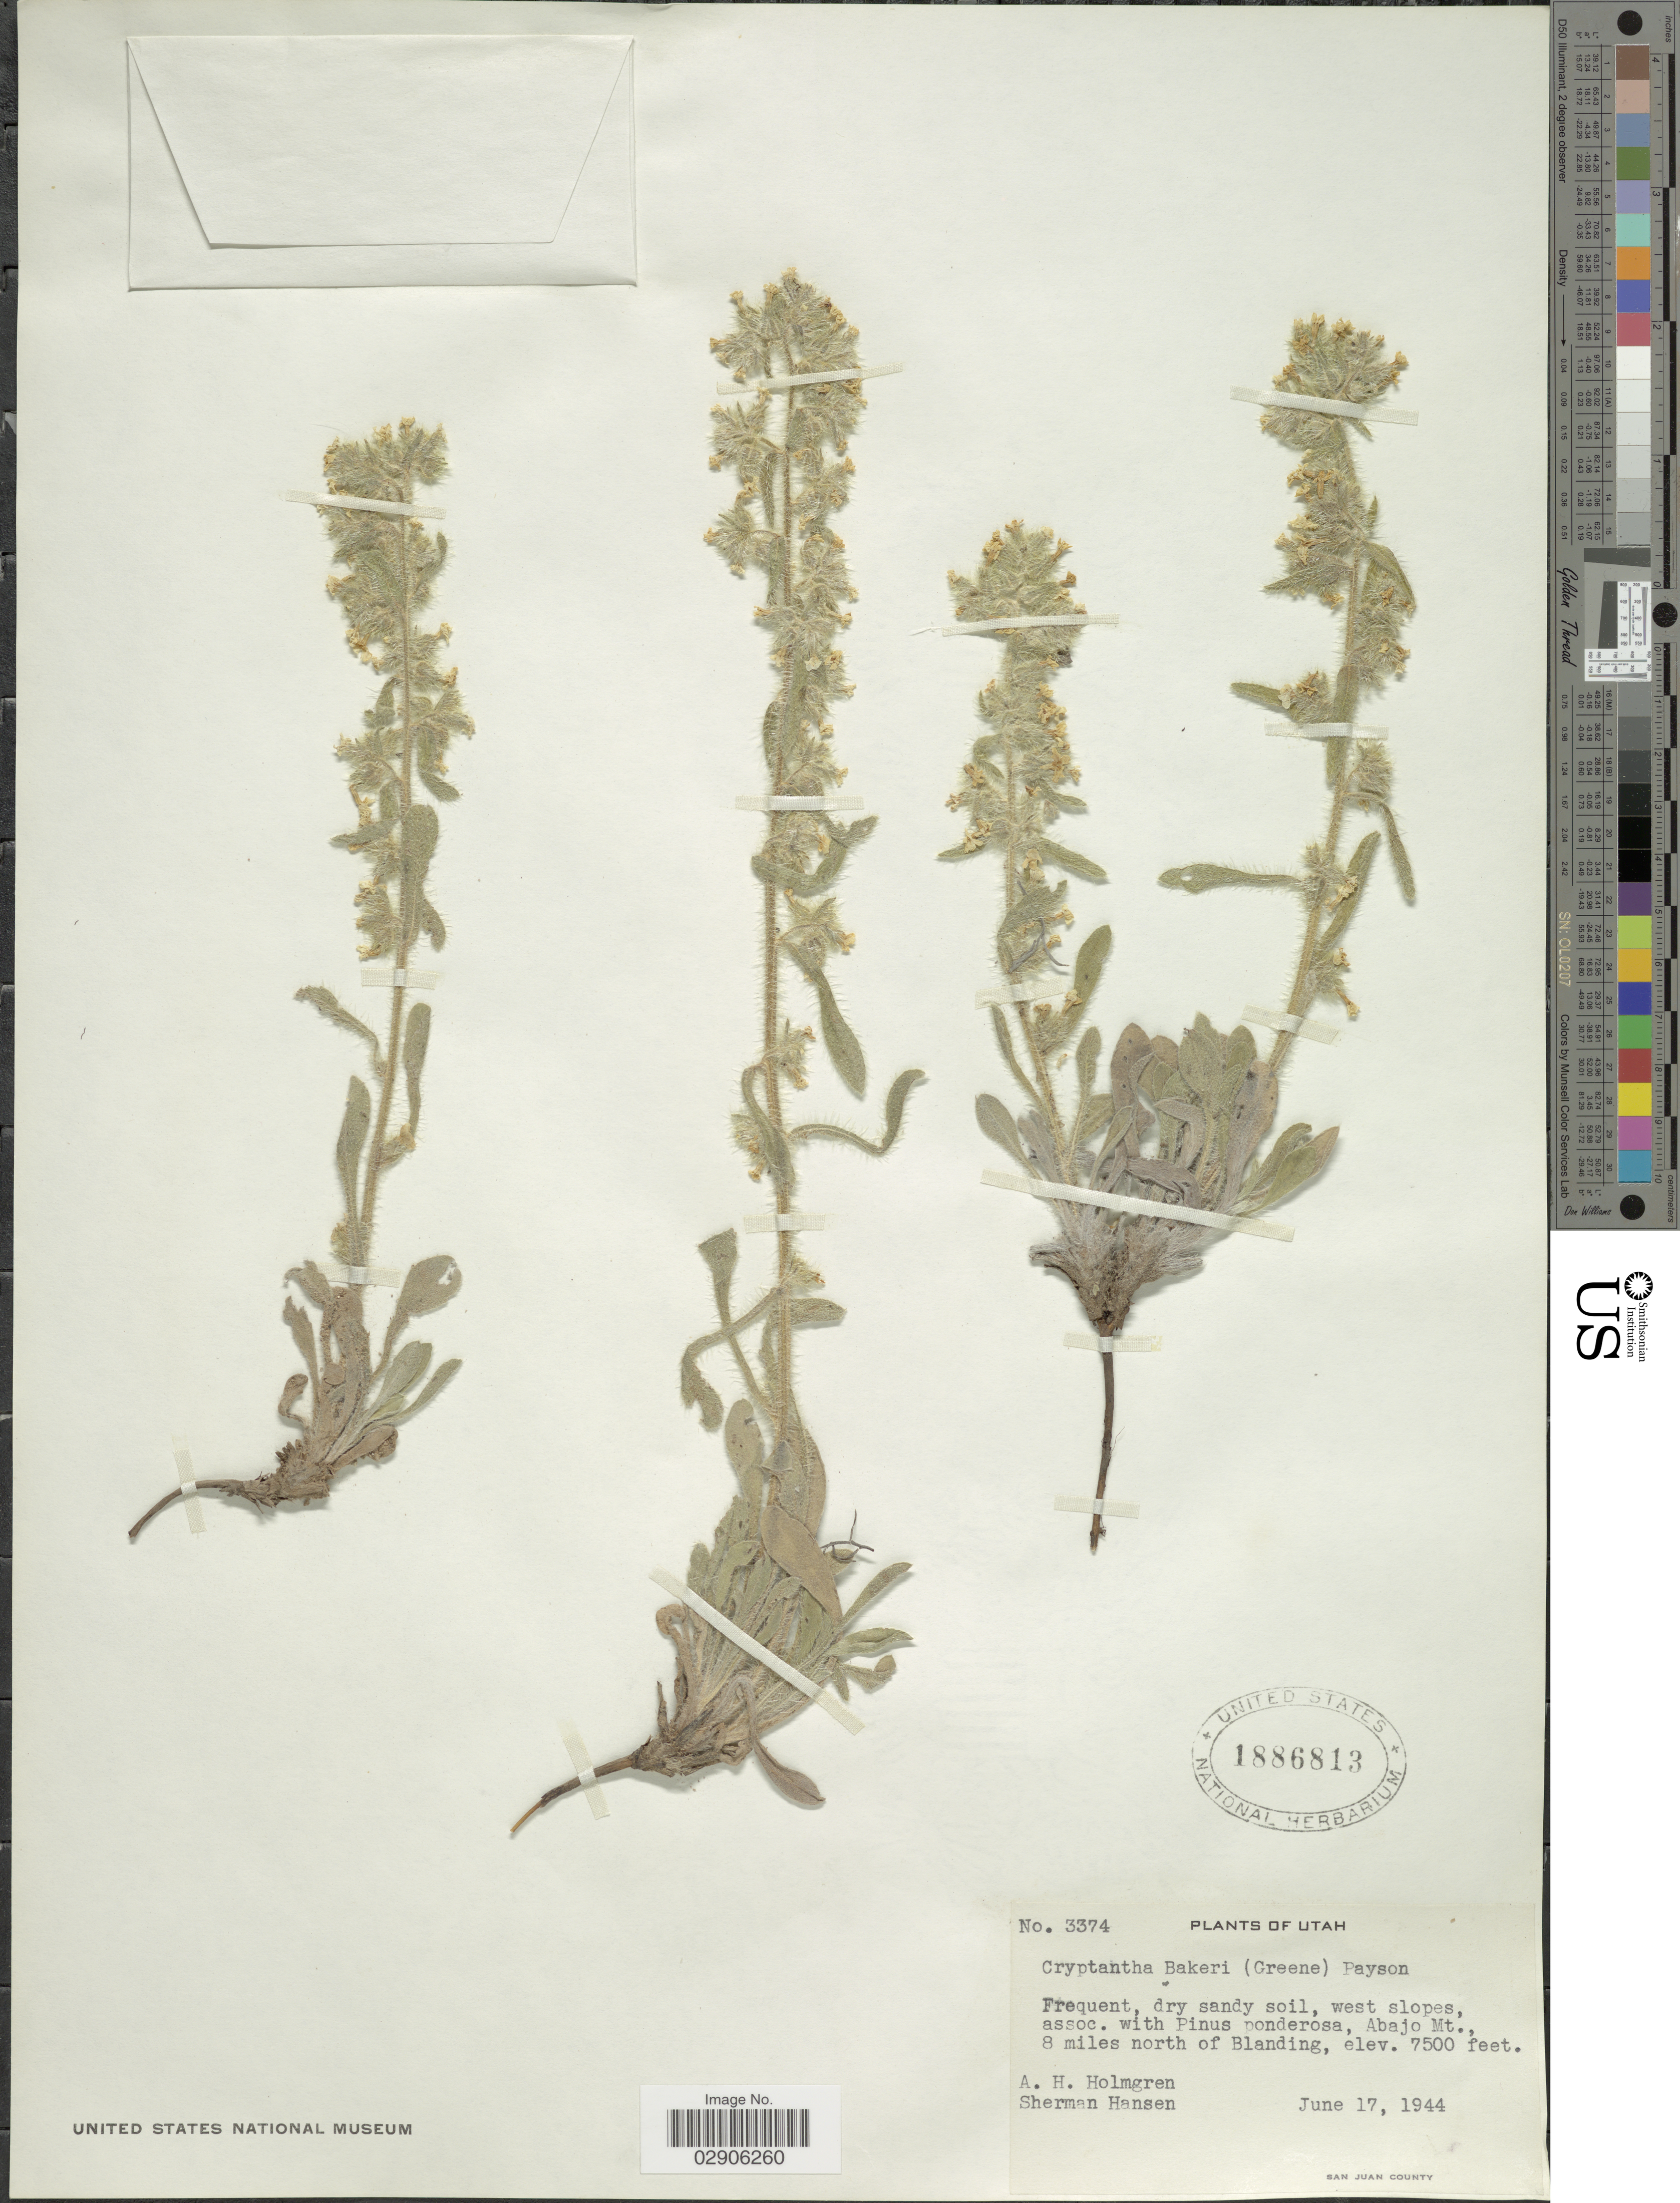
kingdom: Plantae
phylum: Tracheophyta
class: Magnoliopsida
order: Boraginales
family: Boraginaceae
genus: Cryptantha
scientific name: Cryptantha bakeri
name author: (S.W. Greene) Payson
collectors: A. H. Holmgren & S. Hansen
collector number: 3374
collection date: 1944-06-17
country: United States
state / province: Utah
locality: West slopes, assoc. with Pinus ponderosa, Abajo Mt., 8 miles north of Blanding.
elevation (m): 2286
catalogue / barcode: US 1886813